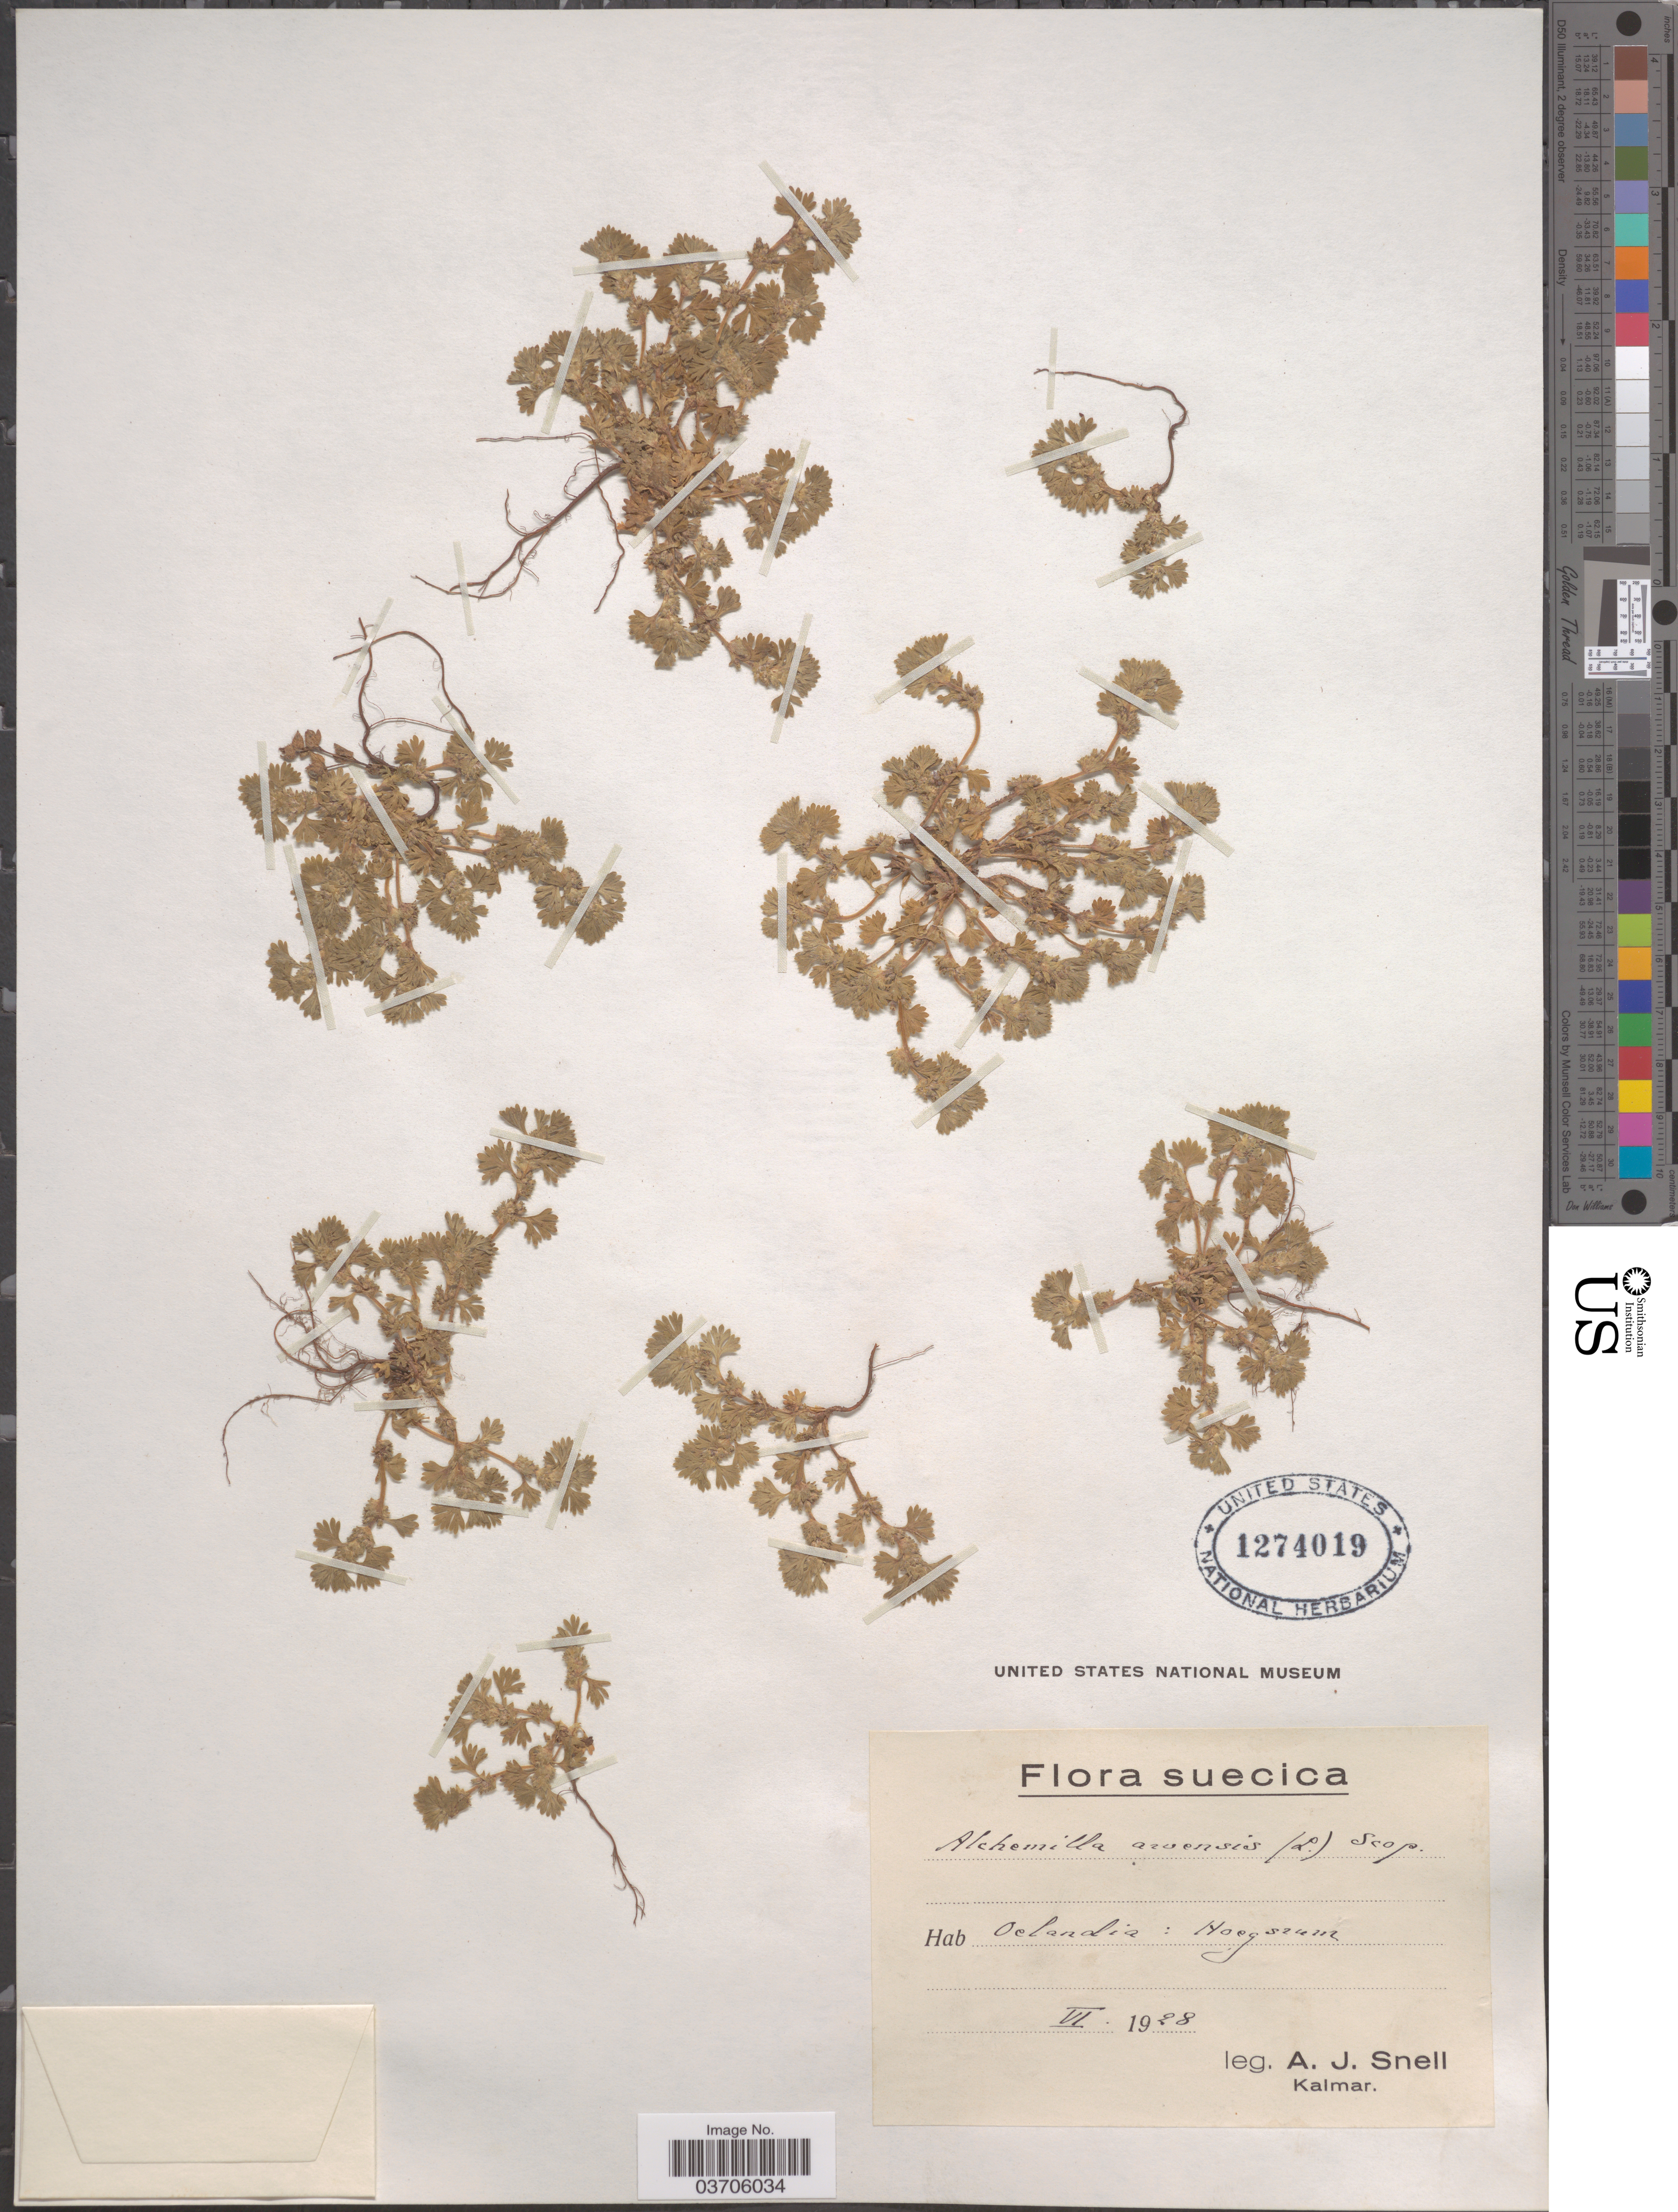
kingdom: Plantae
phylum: Tracheophyta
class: Magnoliopsida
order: Rosales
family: Rosaceae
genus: Aphanes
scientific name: Aphanes arvensis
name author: L.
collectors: A. Snell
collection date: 1928-06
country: Sweden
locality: Suecica. Oclandia: Hoegsrum.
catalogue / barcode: US 1274019